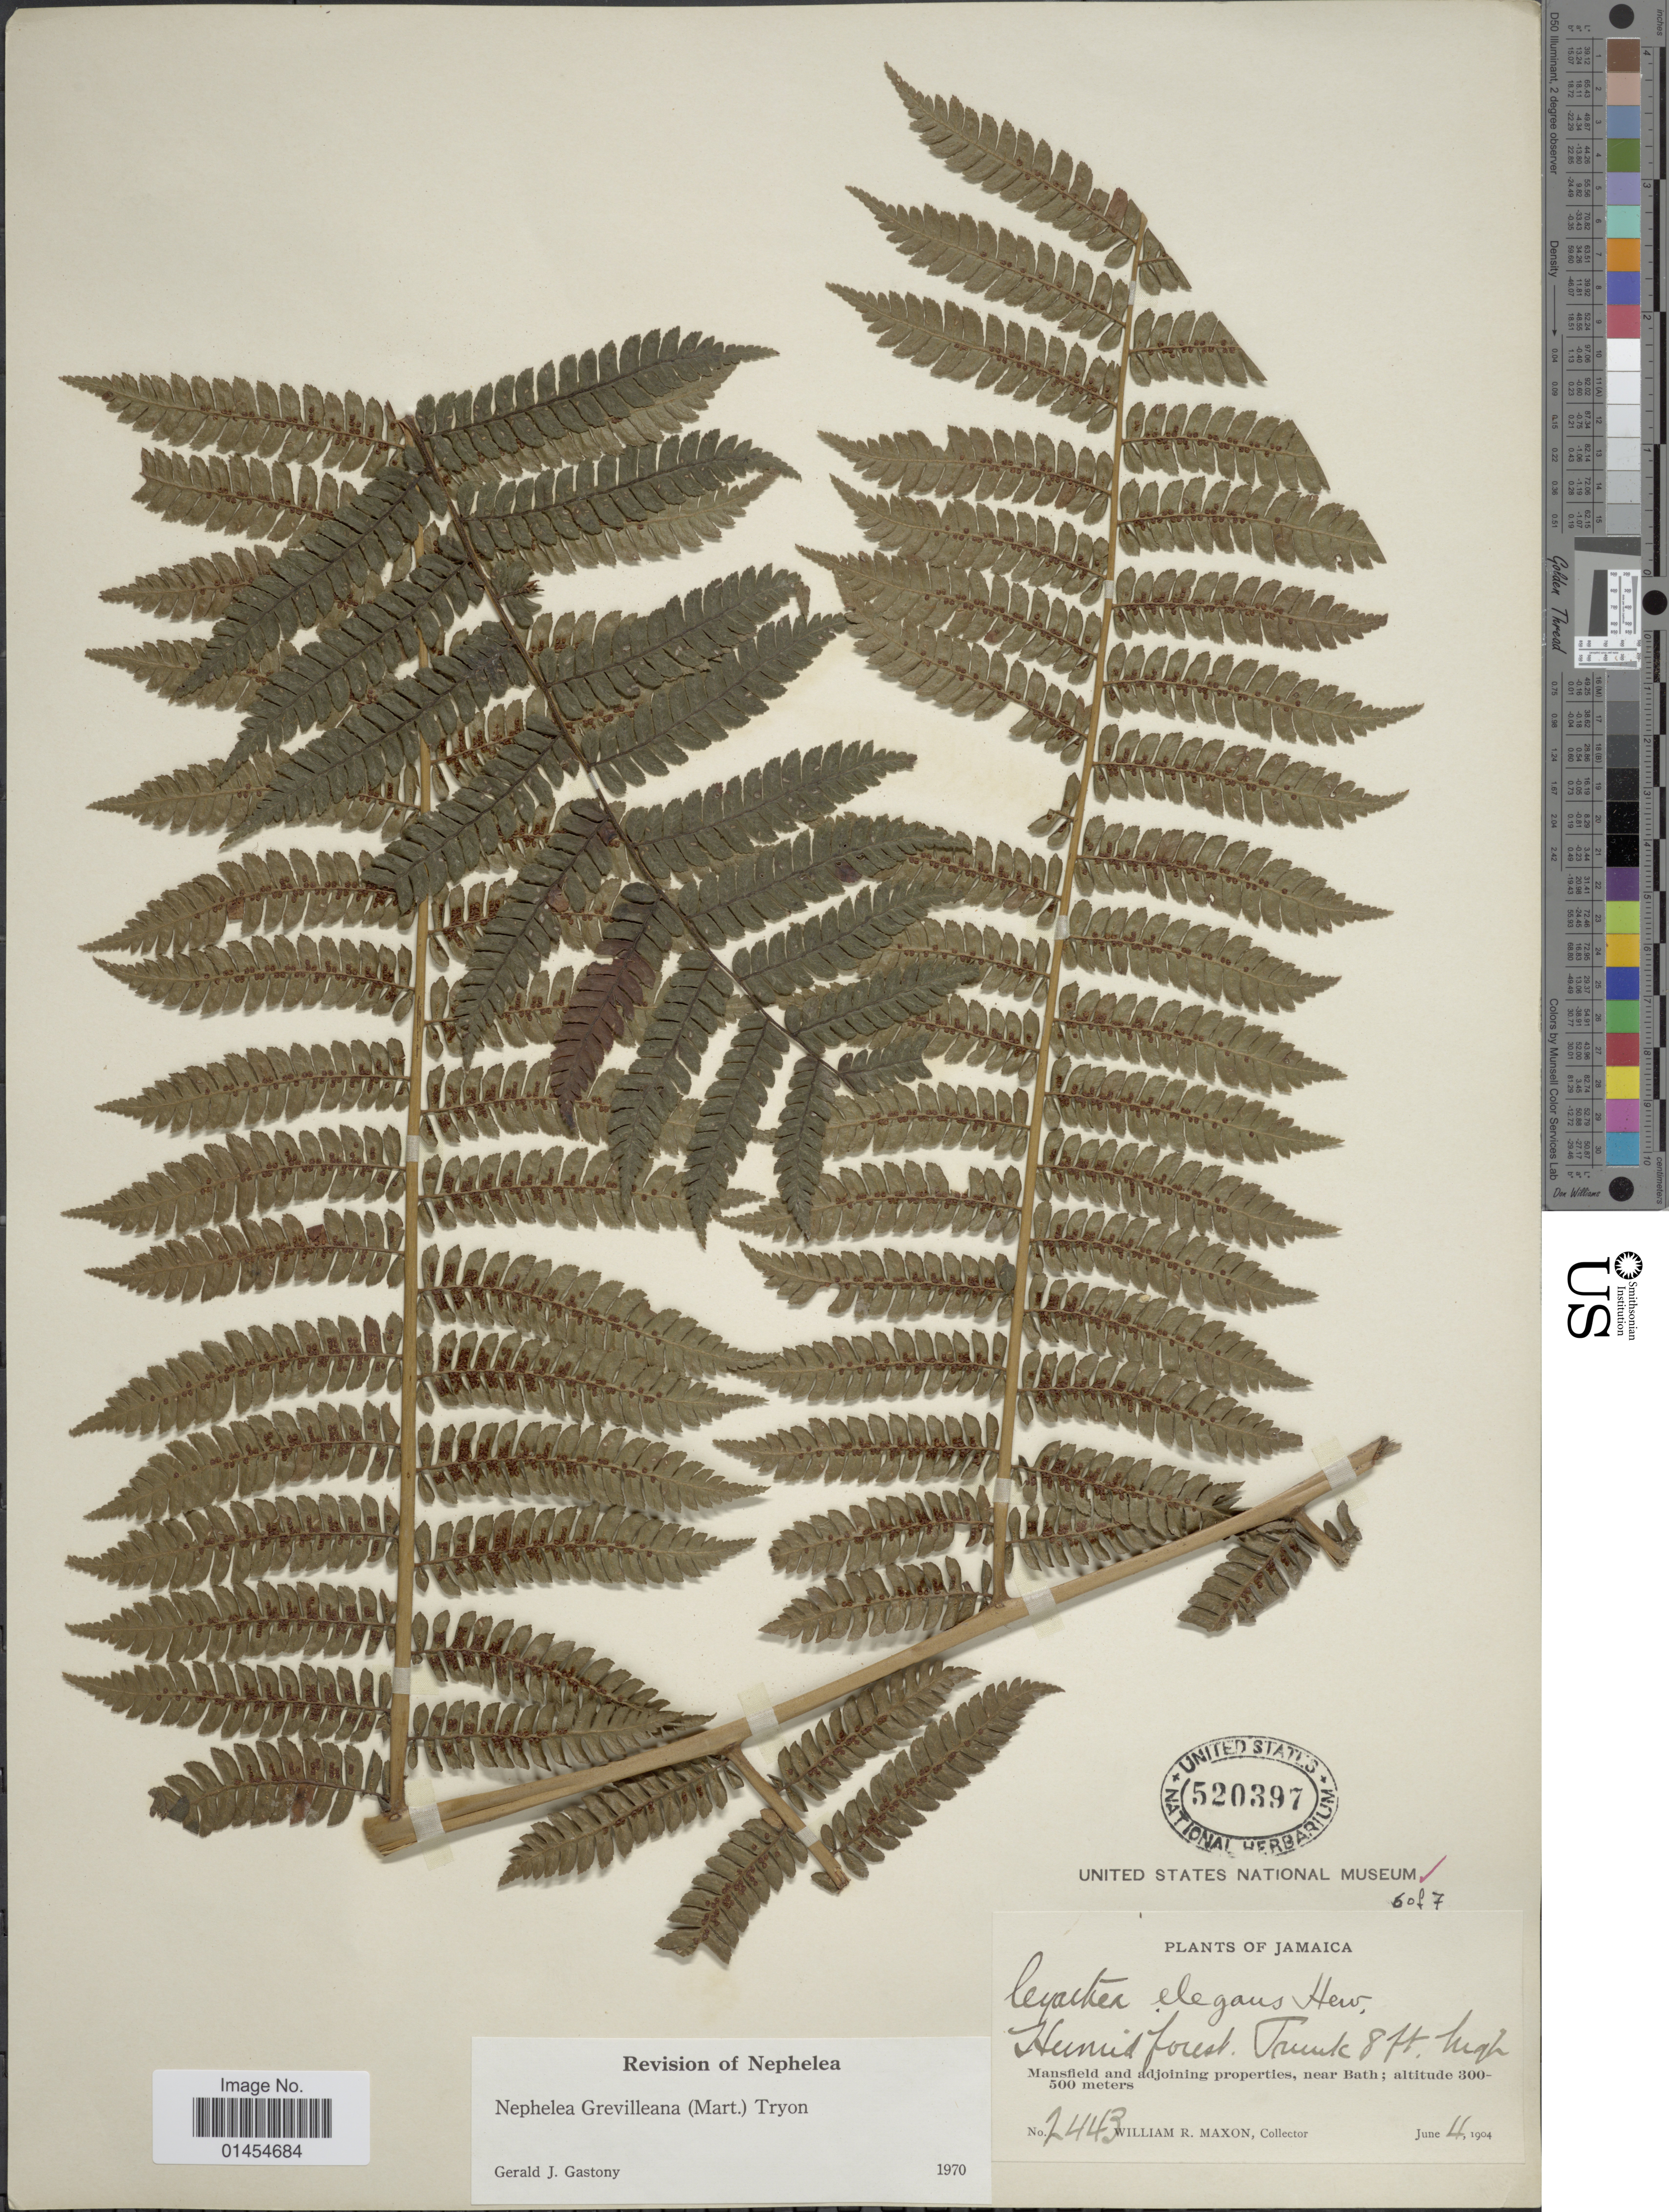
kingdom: Plantae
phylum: Tracheophyta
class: Polypodiopsida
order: Cyatheales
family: Cyatheaceae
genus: Alsophila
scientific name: Alsophila grevilleana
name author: (Mart.) D.S. Conant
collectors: W. R. Maxon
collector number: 2443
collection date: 1904-06-04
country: Jamaica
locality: Mansfield and adjoining properties, near Bath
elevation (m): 300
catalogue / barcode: US 520397